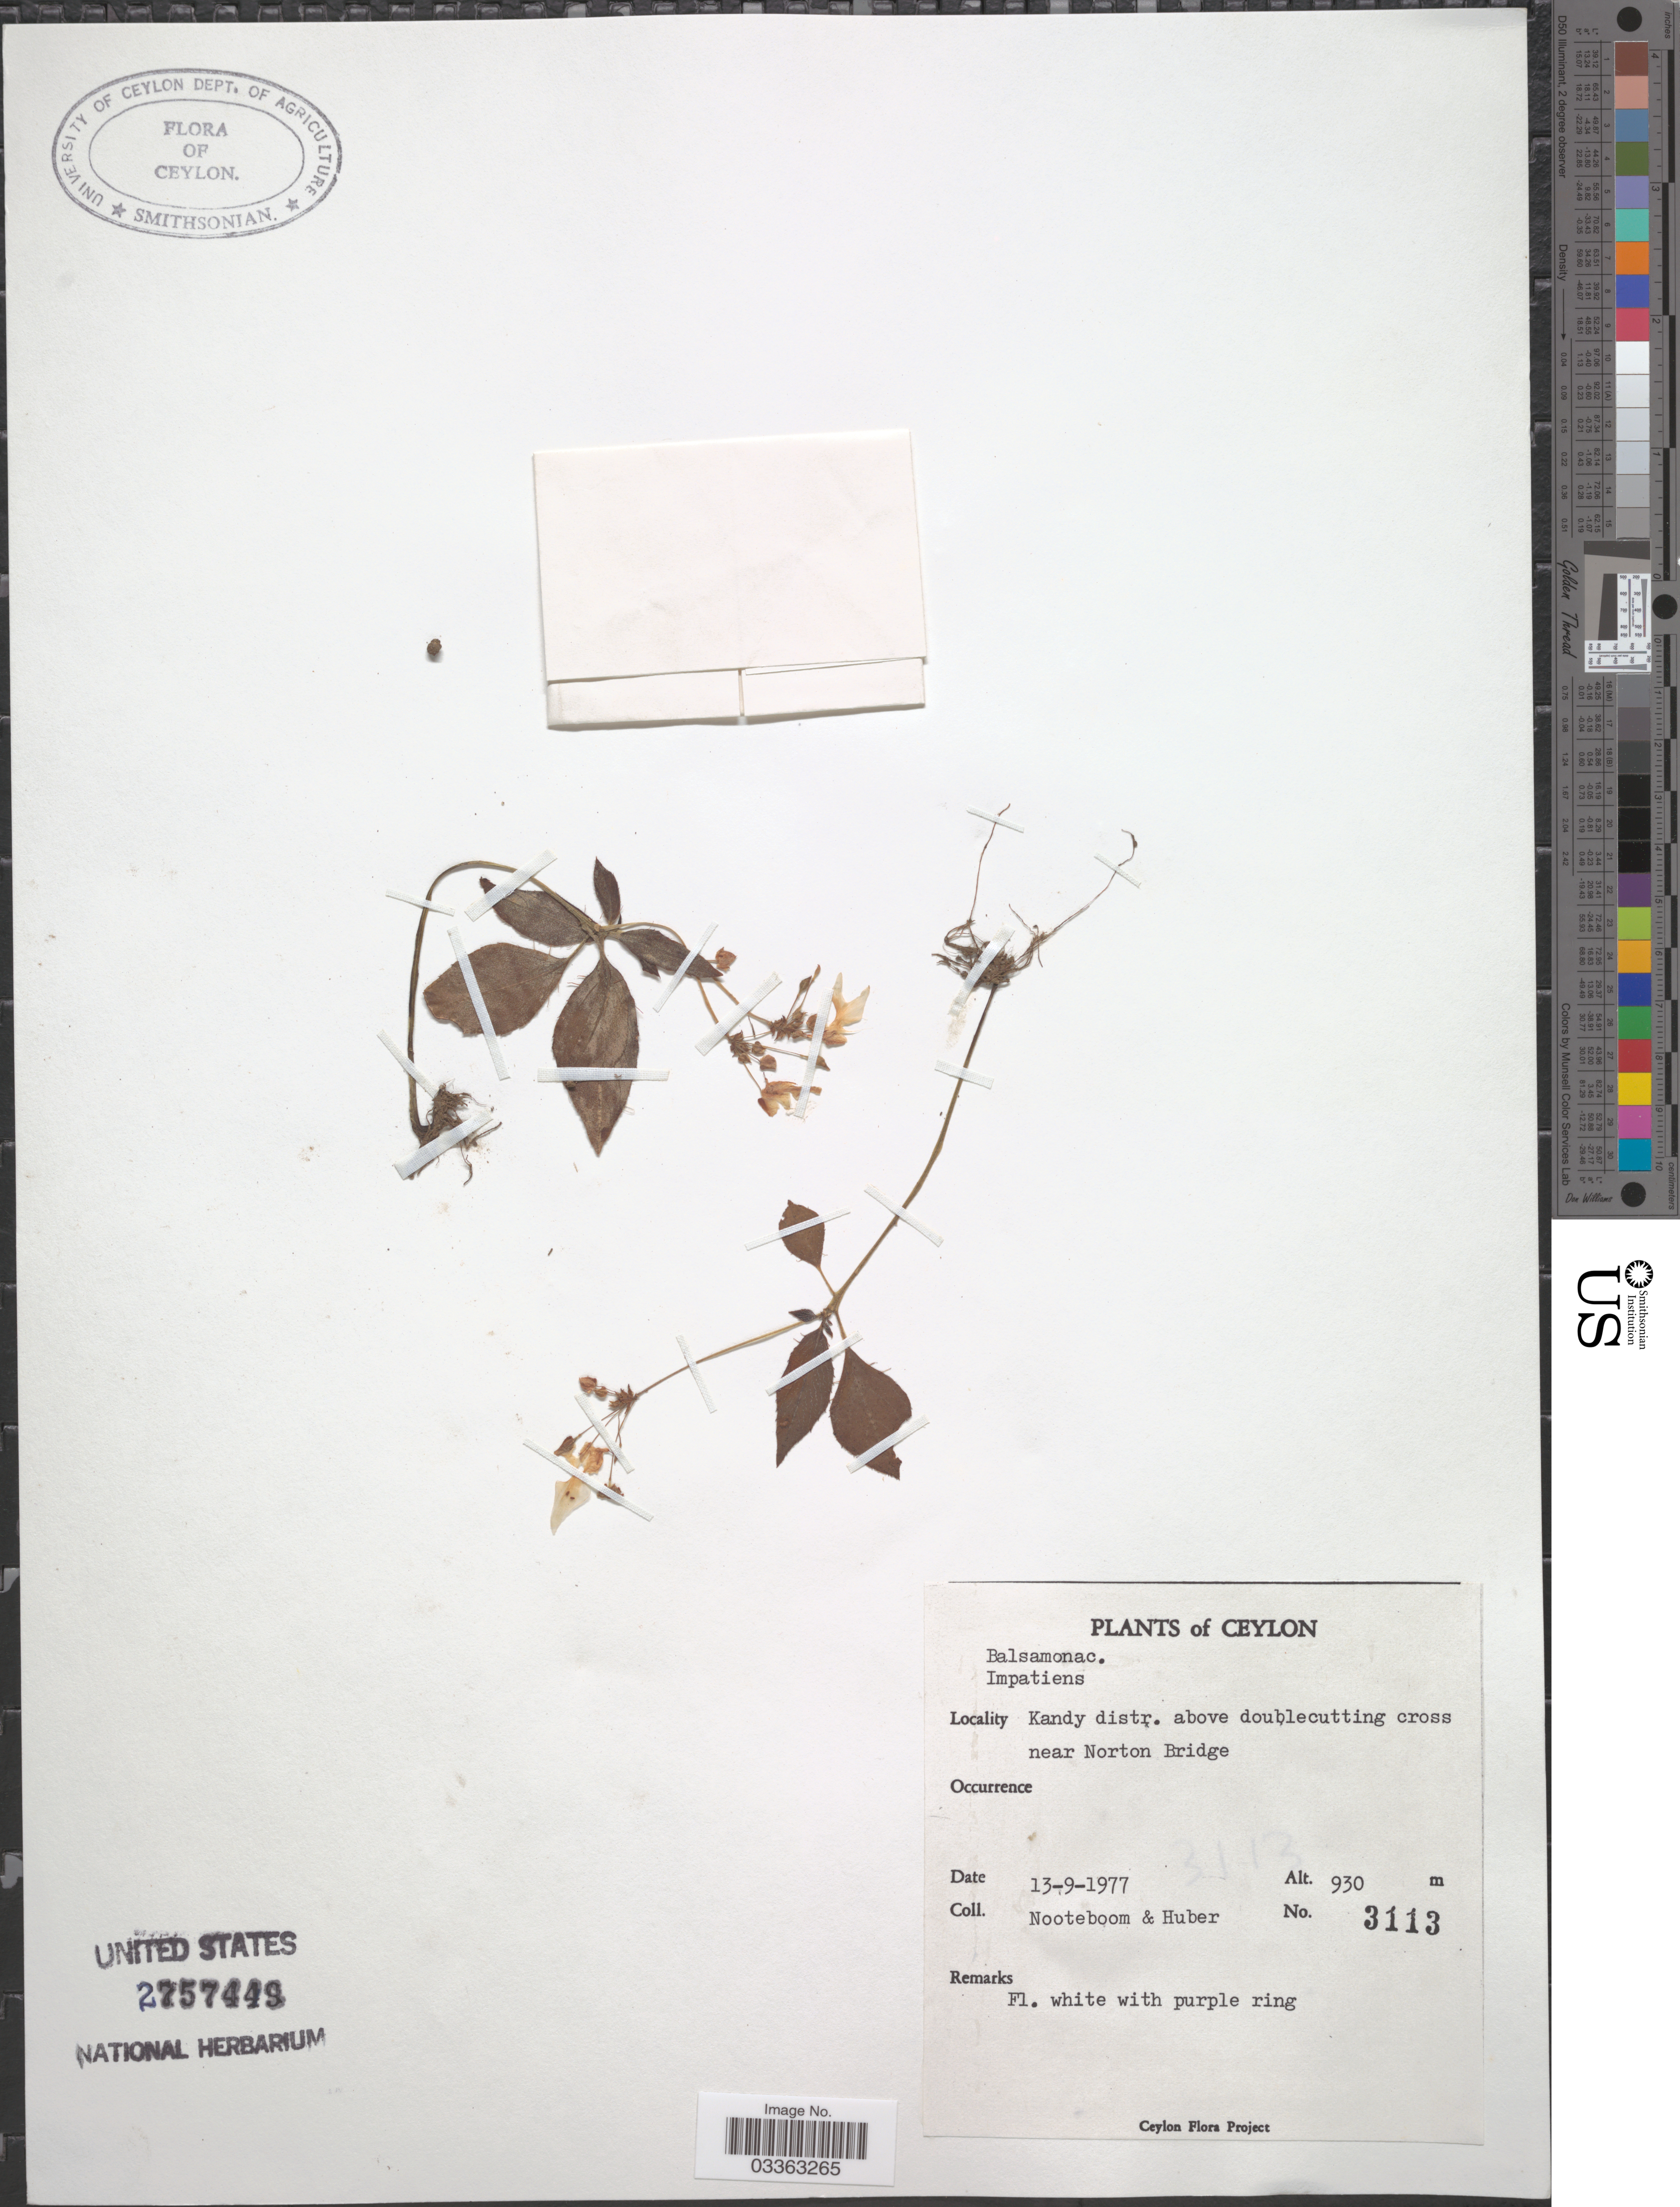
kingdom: Plantae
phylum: Tracheophyta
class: Magnoliopsida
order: Ericales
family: Balsaminaceae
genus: Impatiens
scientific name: Impatiens sp.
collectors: Nooteboom, -- & Huber, --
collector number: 3113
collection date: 1977-09-13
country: Sri Lanka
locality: Ceylon. Kandy distr. above doublecutting cross near Norton Bridge.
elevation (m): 930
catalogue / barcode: US 2757449